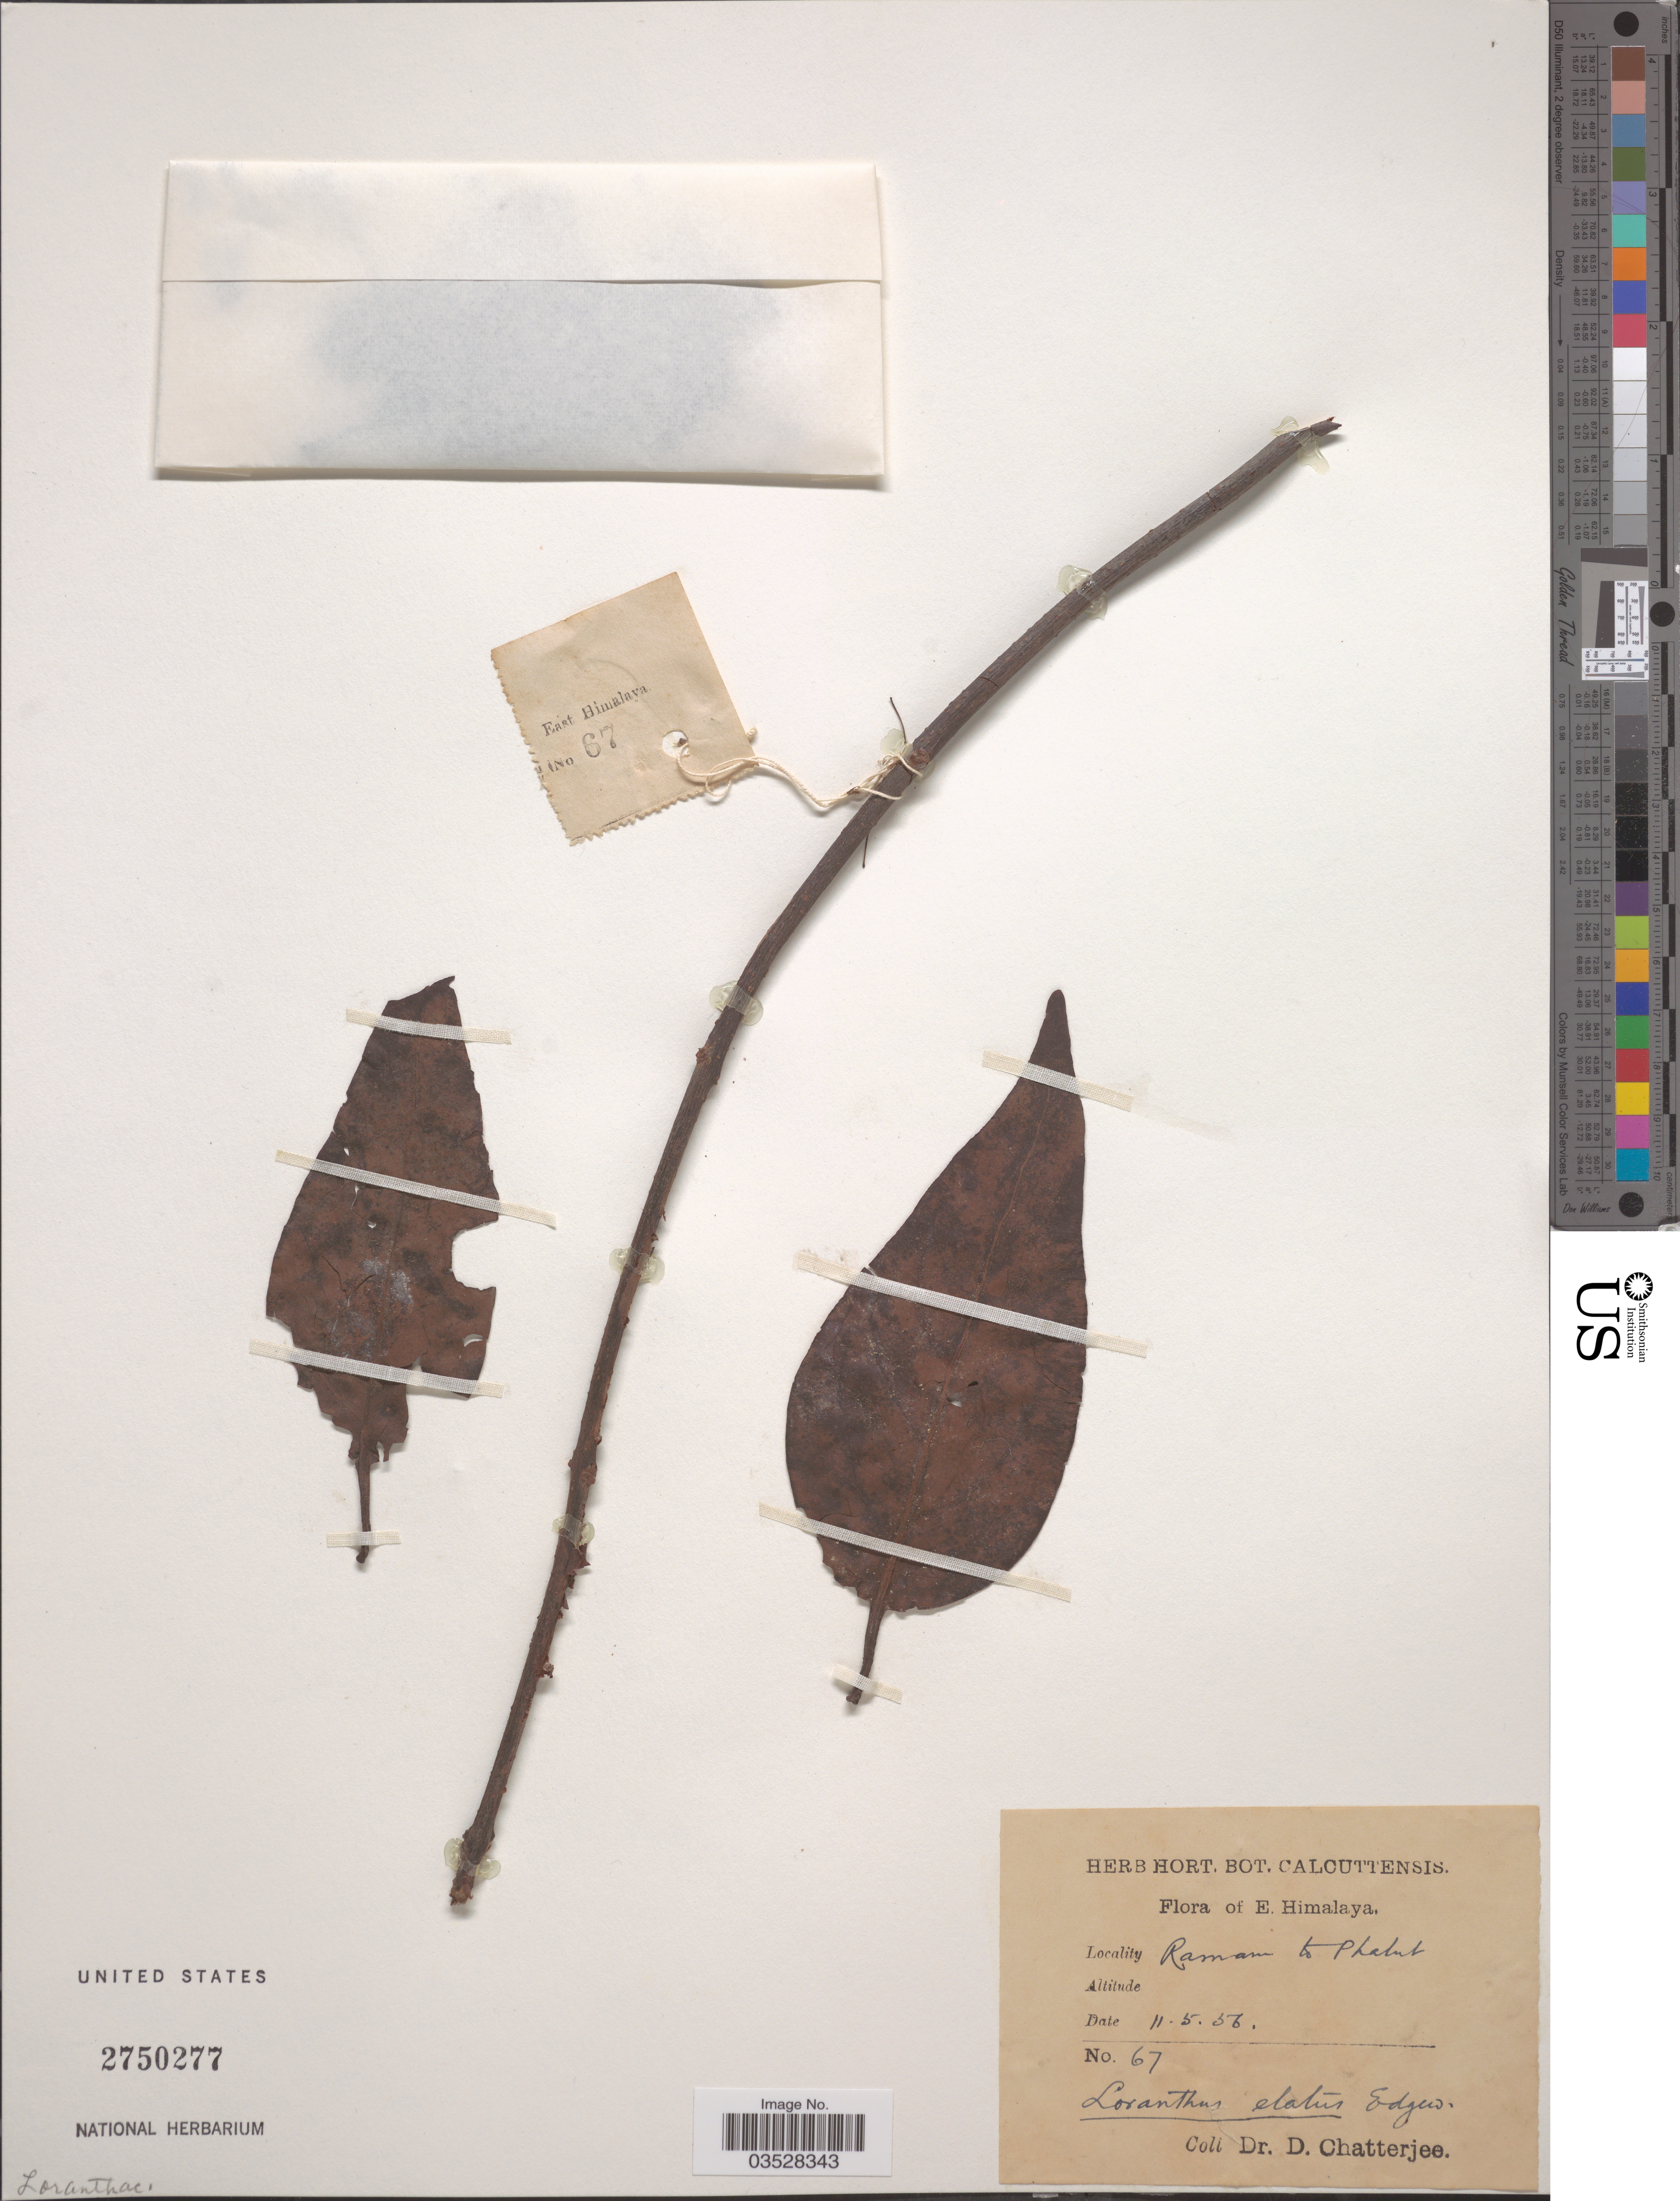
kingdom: Plantae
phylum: Tracheophyta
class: Magnoliopsida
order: Santalales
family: Loranthaceae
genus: Loranthus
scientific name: Loranthus elatus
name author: Tiegh.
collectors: D. Chatterjee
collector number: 67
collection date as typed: Transcribed d/m/y: 11/5/56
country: India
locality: E. Himalaya. Ramam to Phalut.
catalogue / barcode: US 2750277